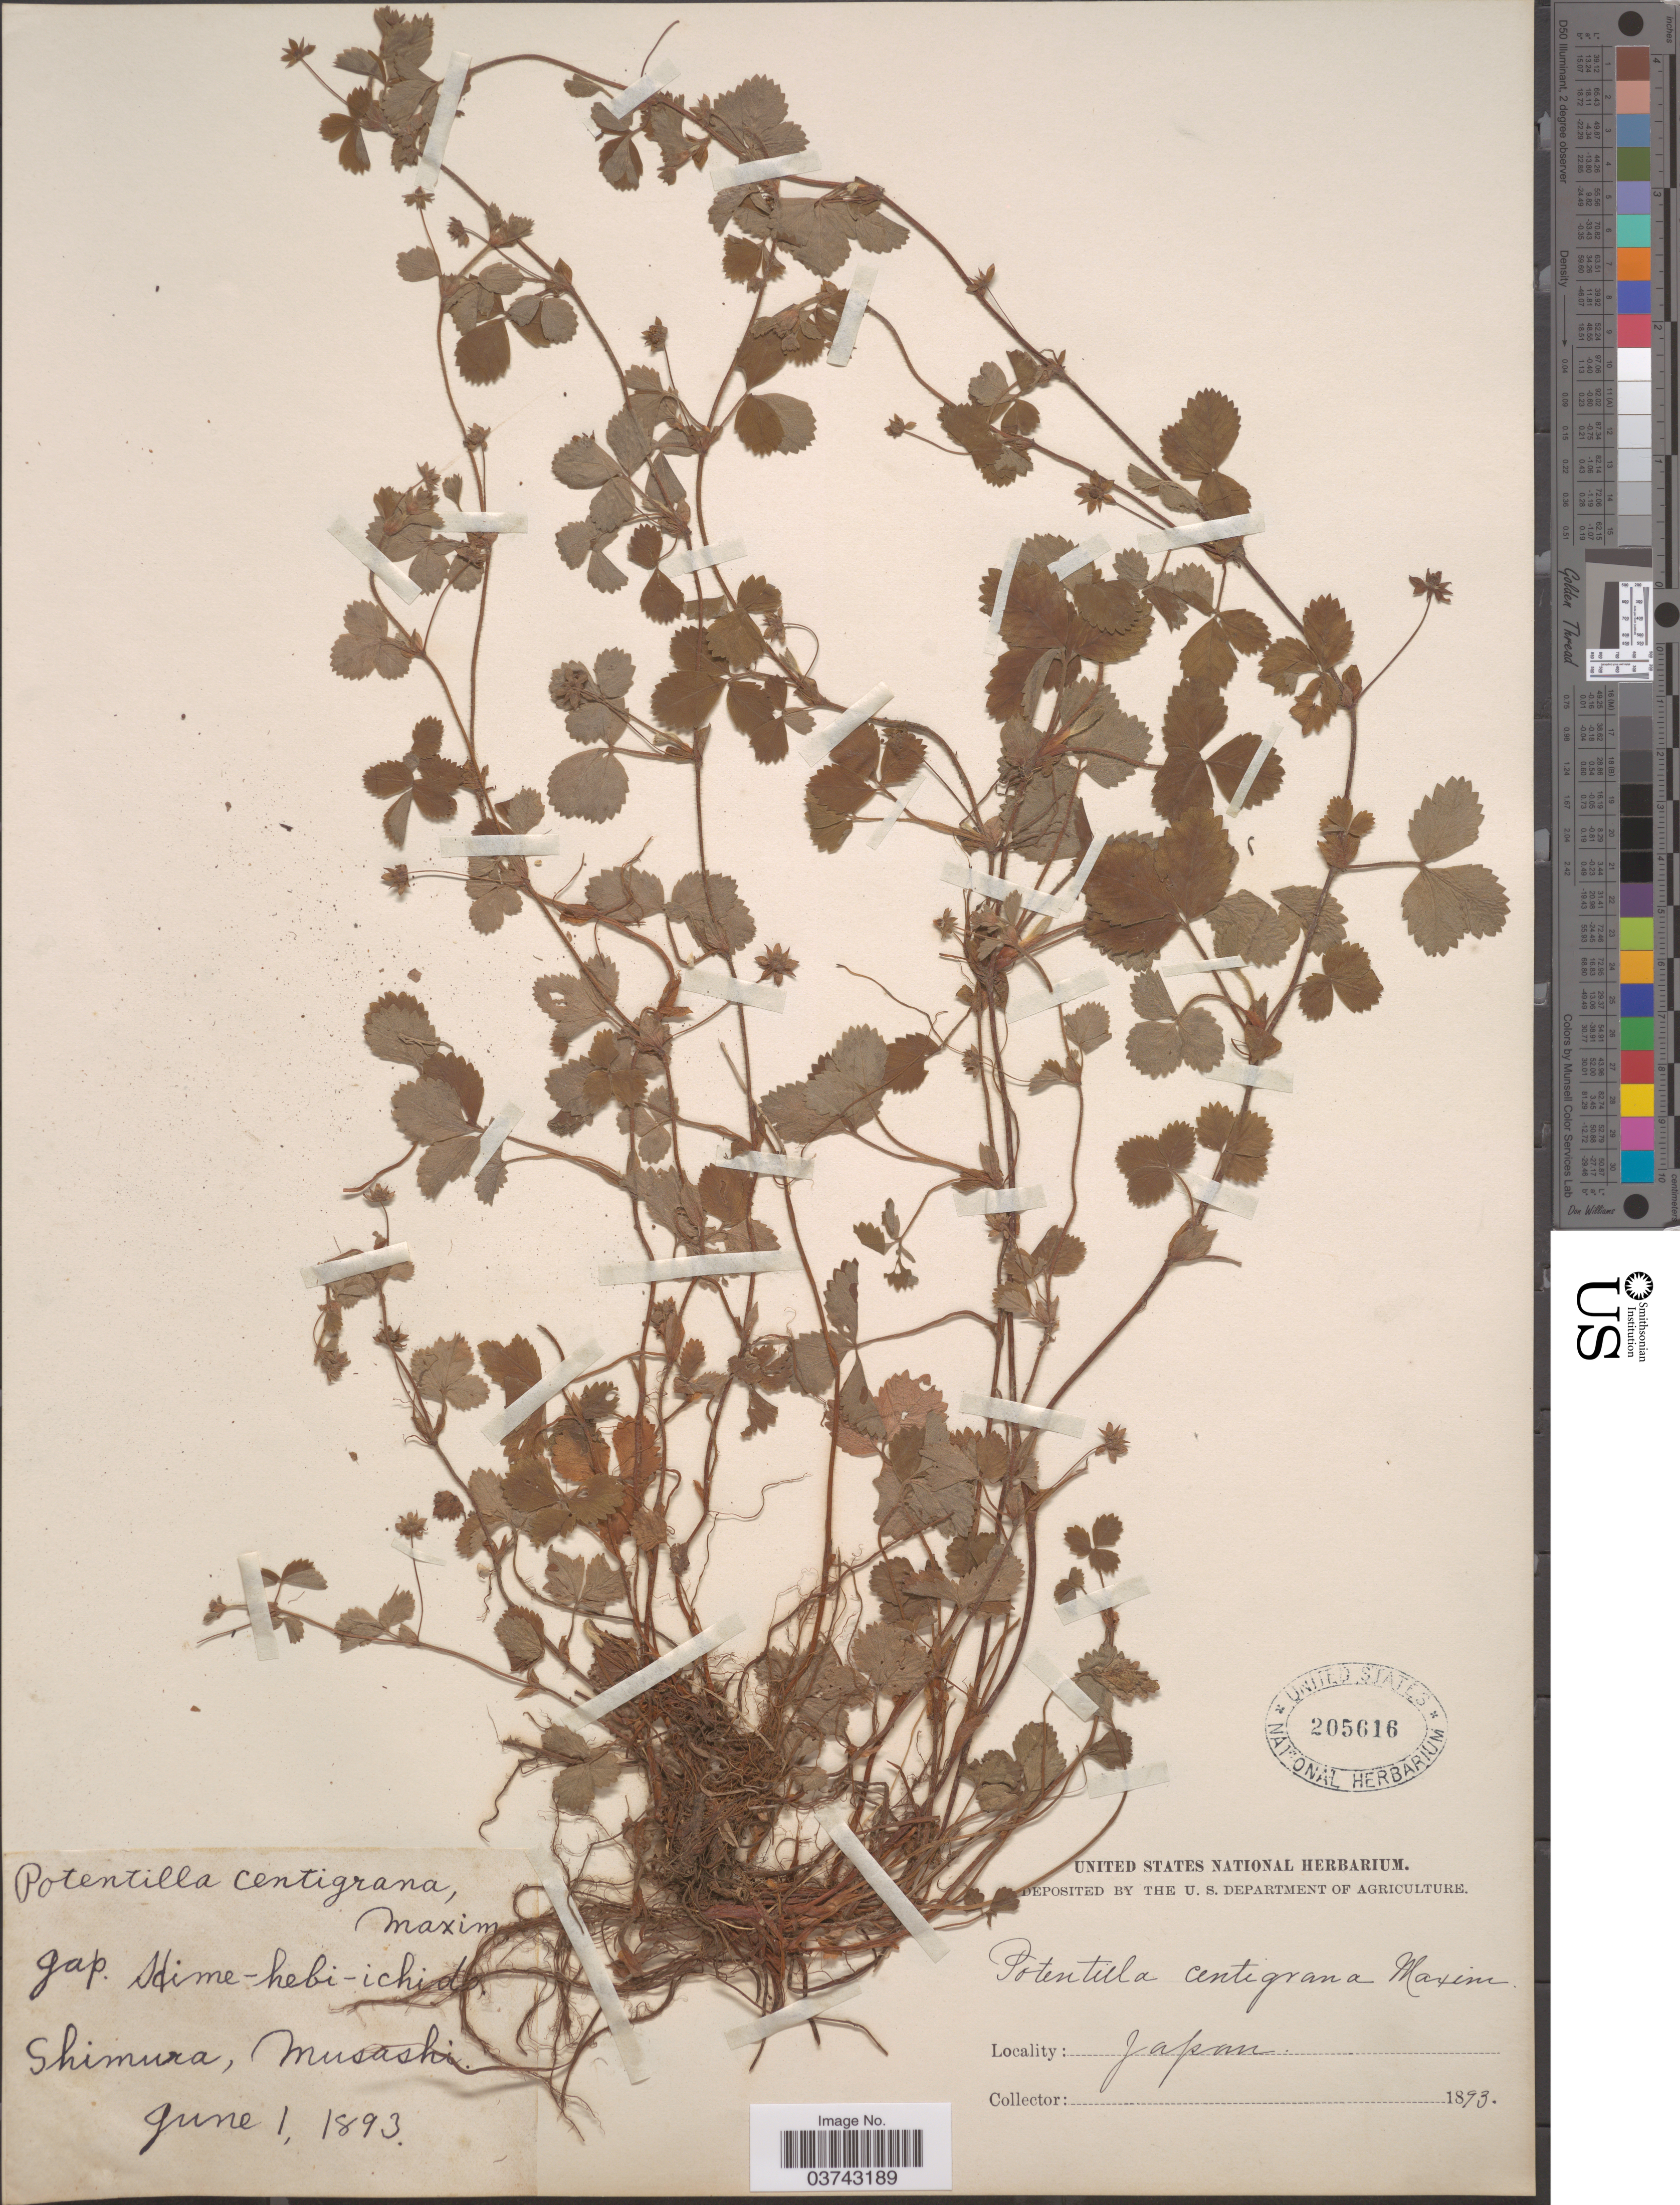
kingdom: Plantae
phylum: Tracheophyta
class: Magnoliopsida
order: Rosales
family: Rosaceae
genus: Potentilla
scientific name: Potentilla centigrana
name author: Maxim.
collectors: ex herb. United States National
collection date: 1893-06-01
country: Japan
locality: Shimura, Musashi.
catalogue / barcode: US 205616